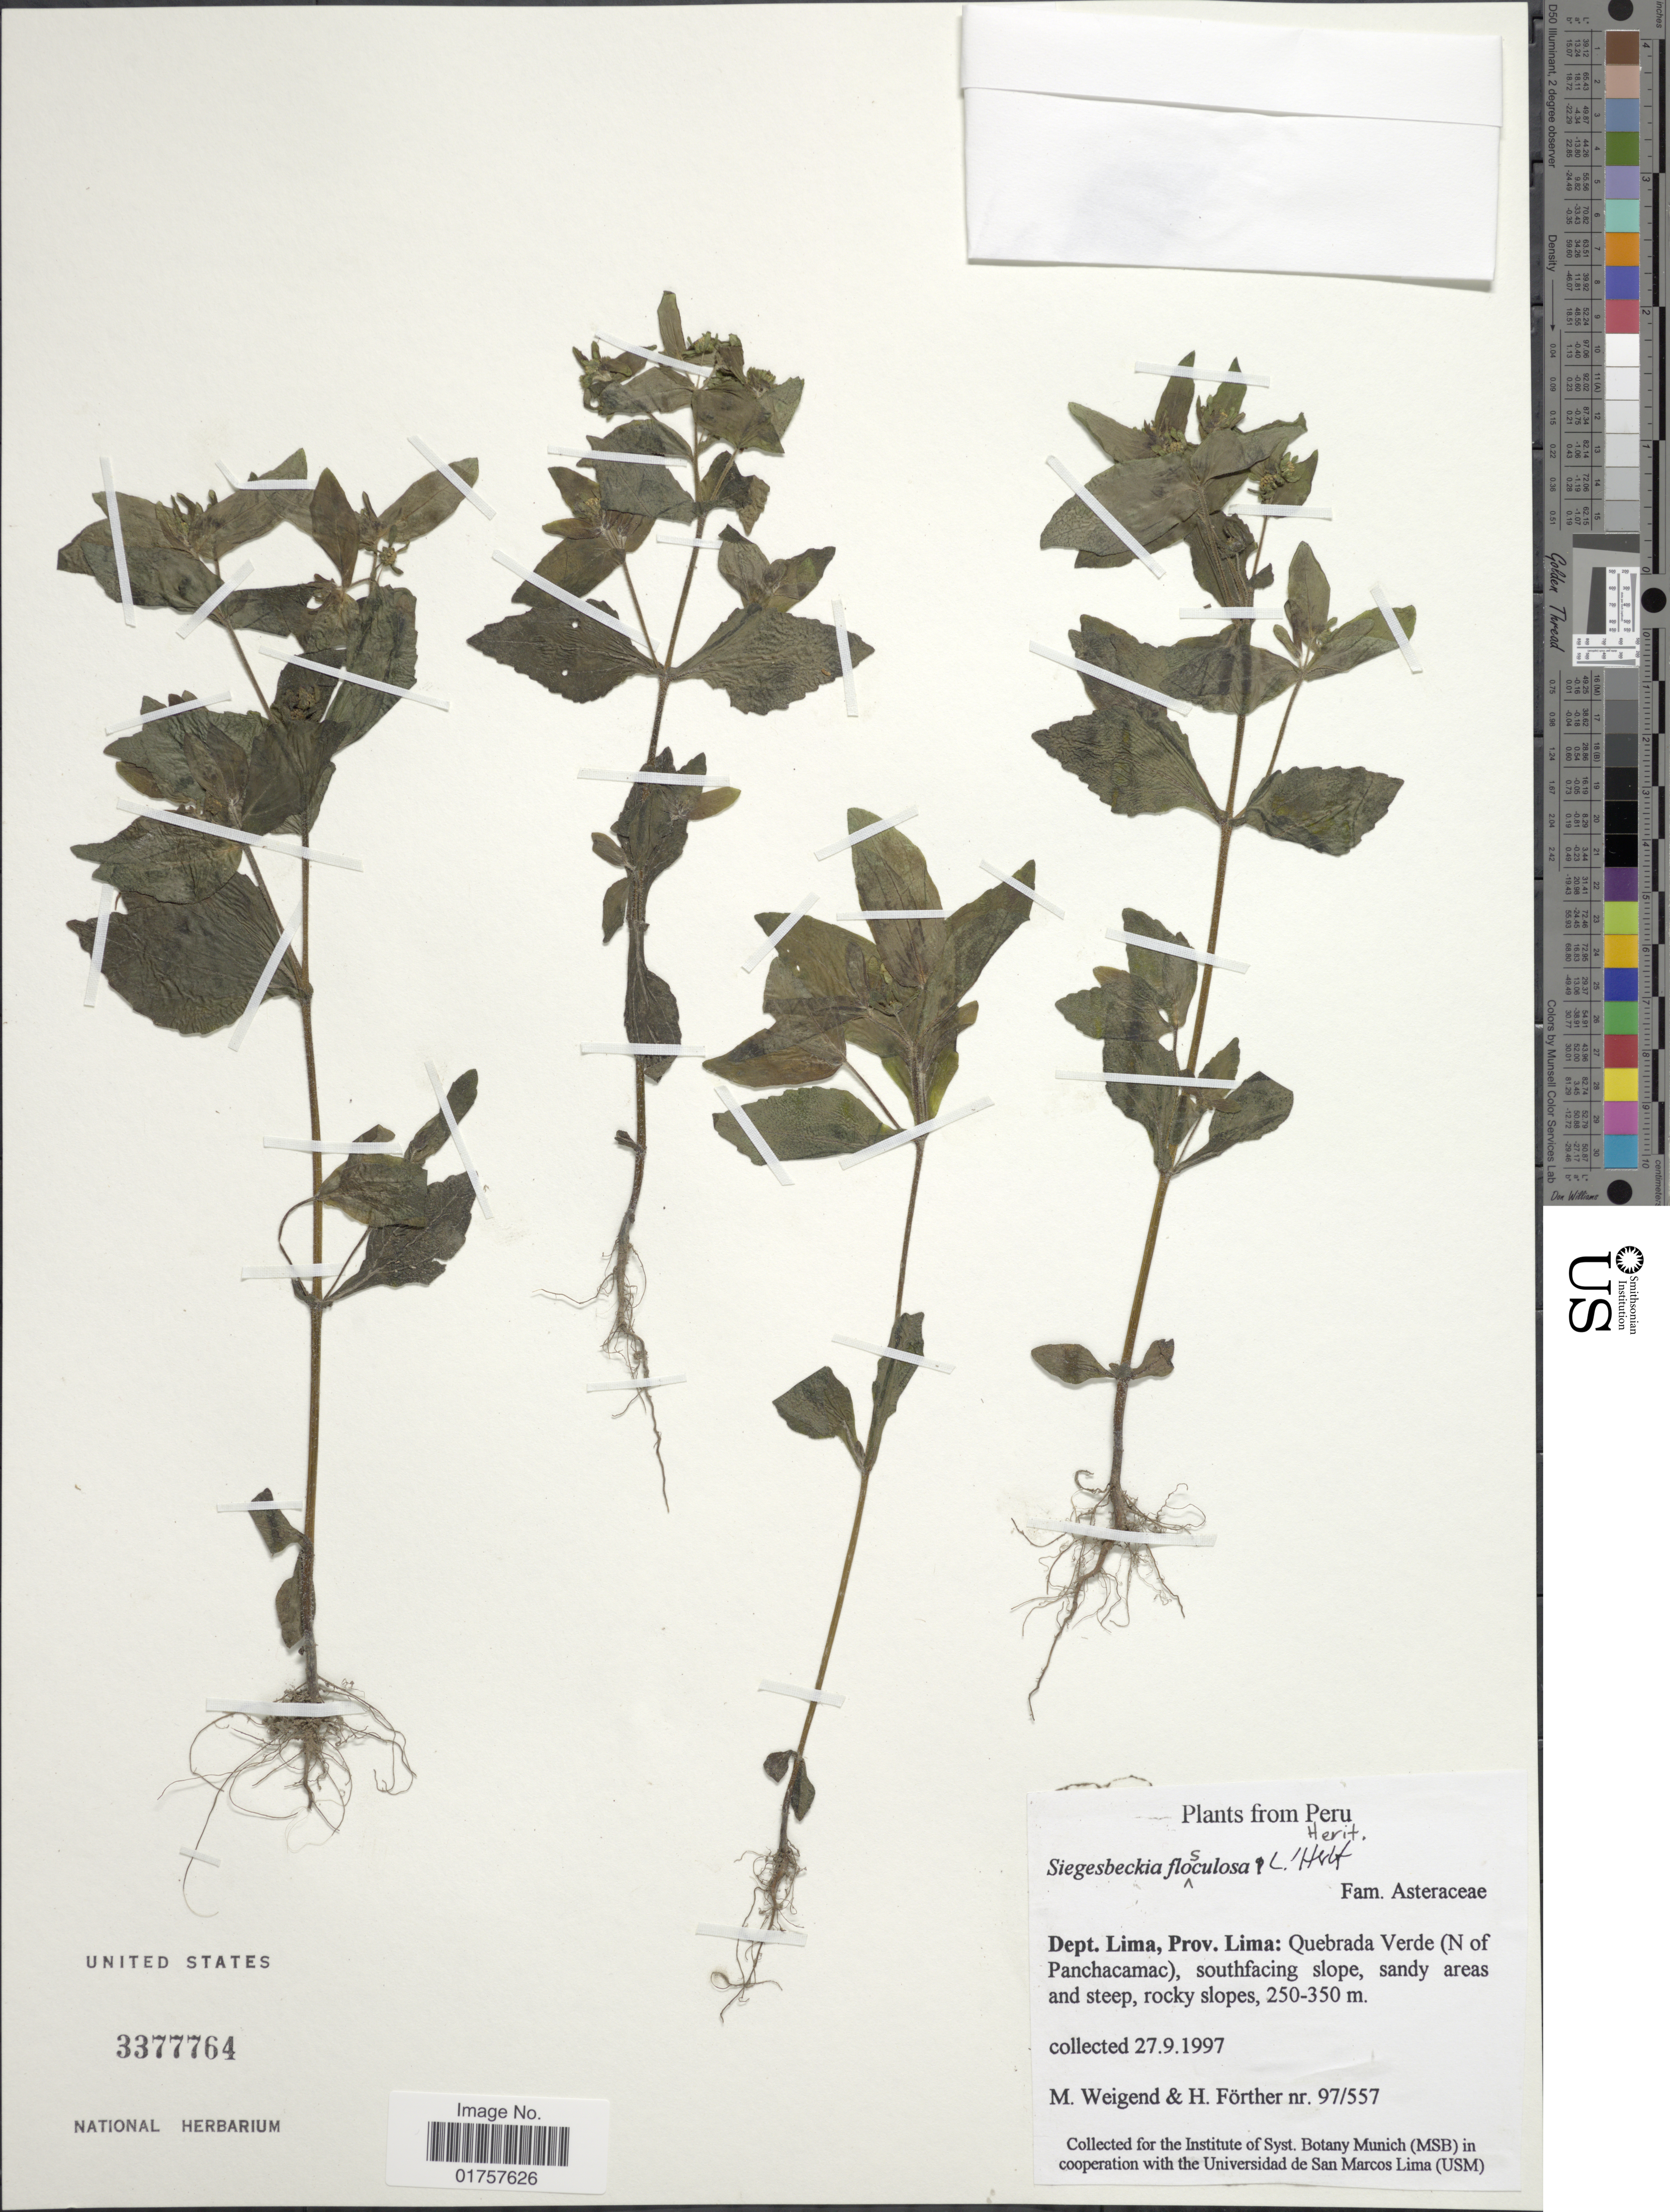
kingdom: Plantae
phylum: Tracheophyta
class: Magnoliopsida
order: Asterales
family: Asteraceae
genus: Sigesbeckia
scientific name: Sigesbeckia flosculosa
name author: L'Hér.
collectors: M. Weigand & H. Förther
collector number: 97/557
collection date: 1997-09-27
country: Peru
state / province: Lima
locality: Prov. Lima: Quebrada Verde (N of Panchacamac), southfacing slope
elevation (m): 250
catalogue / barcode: US 3377764